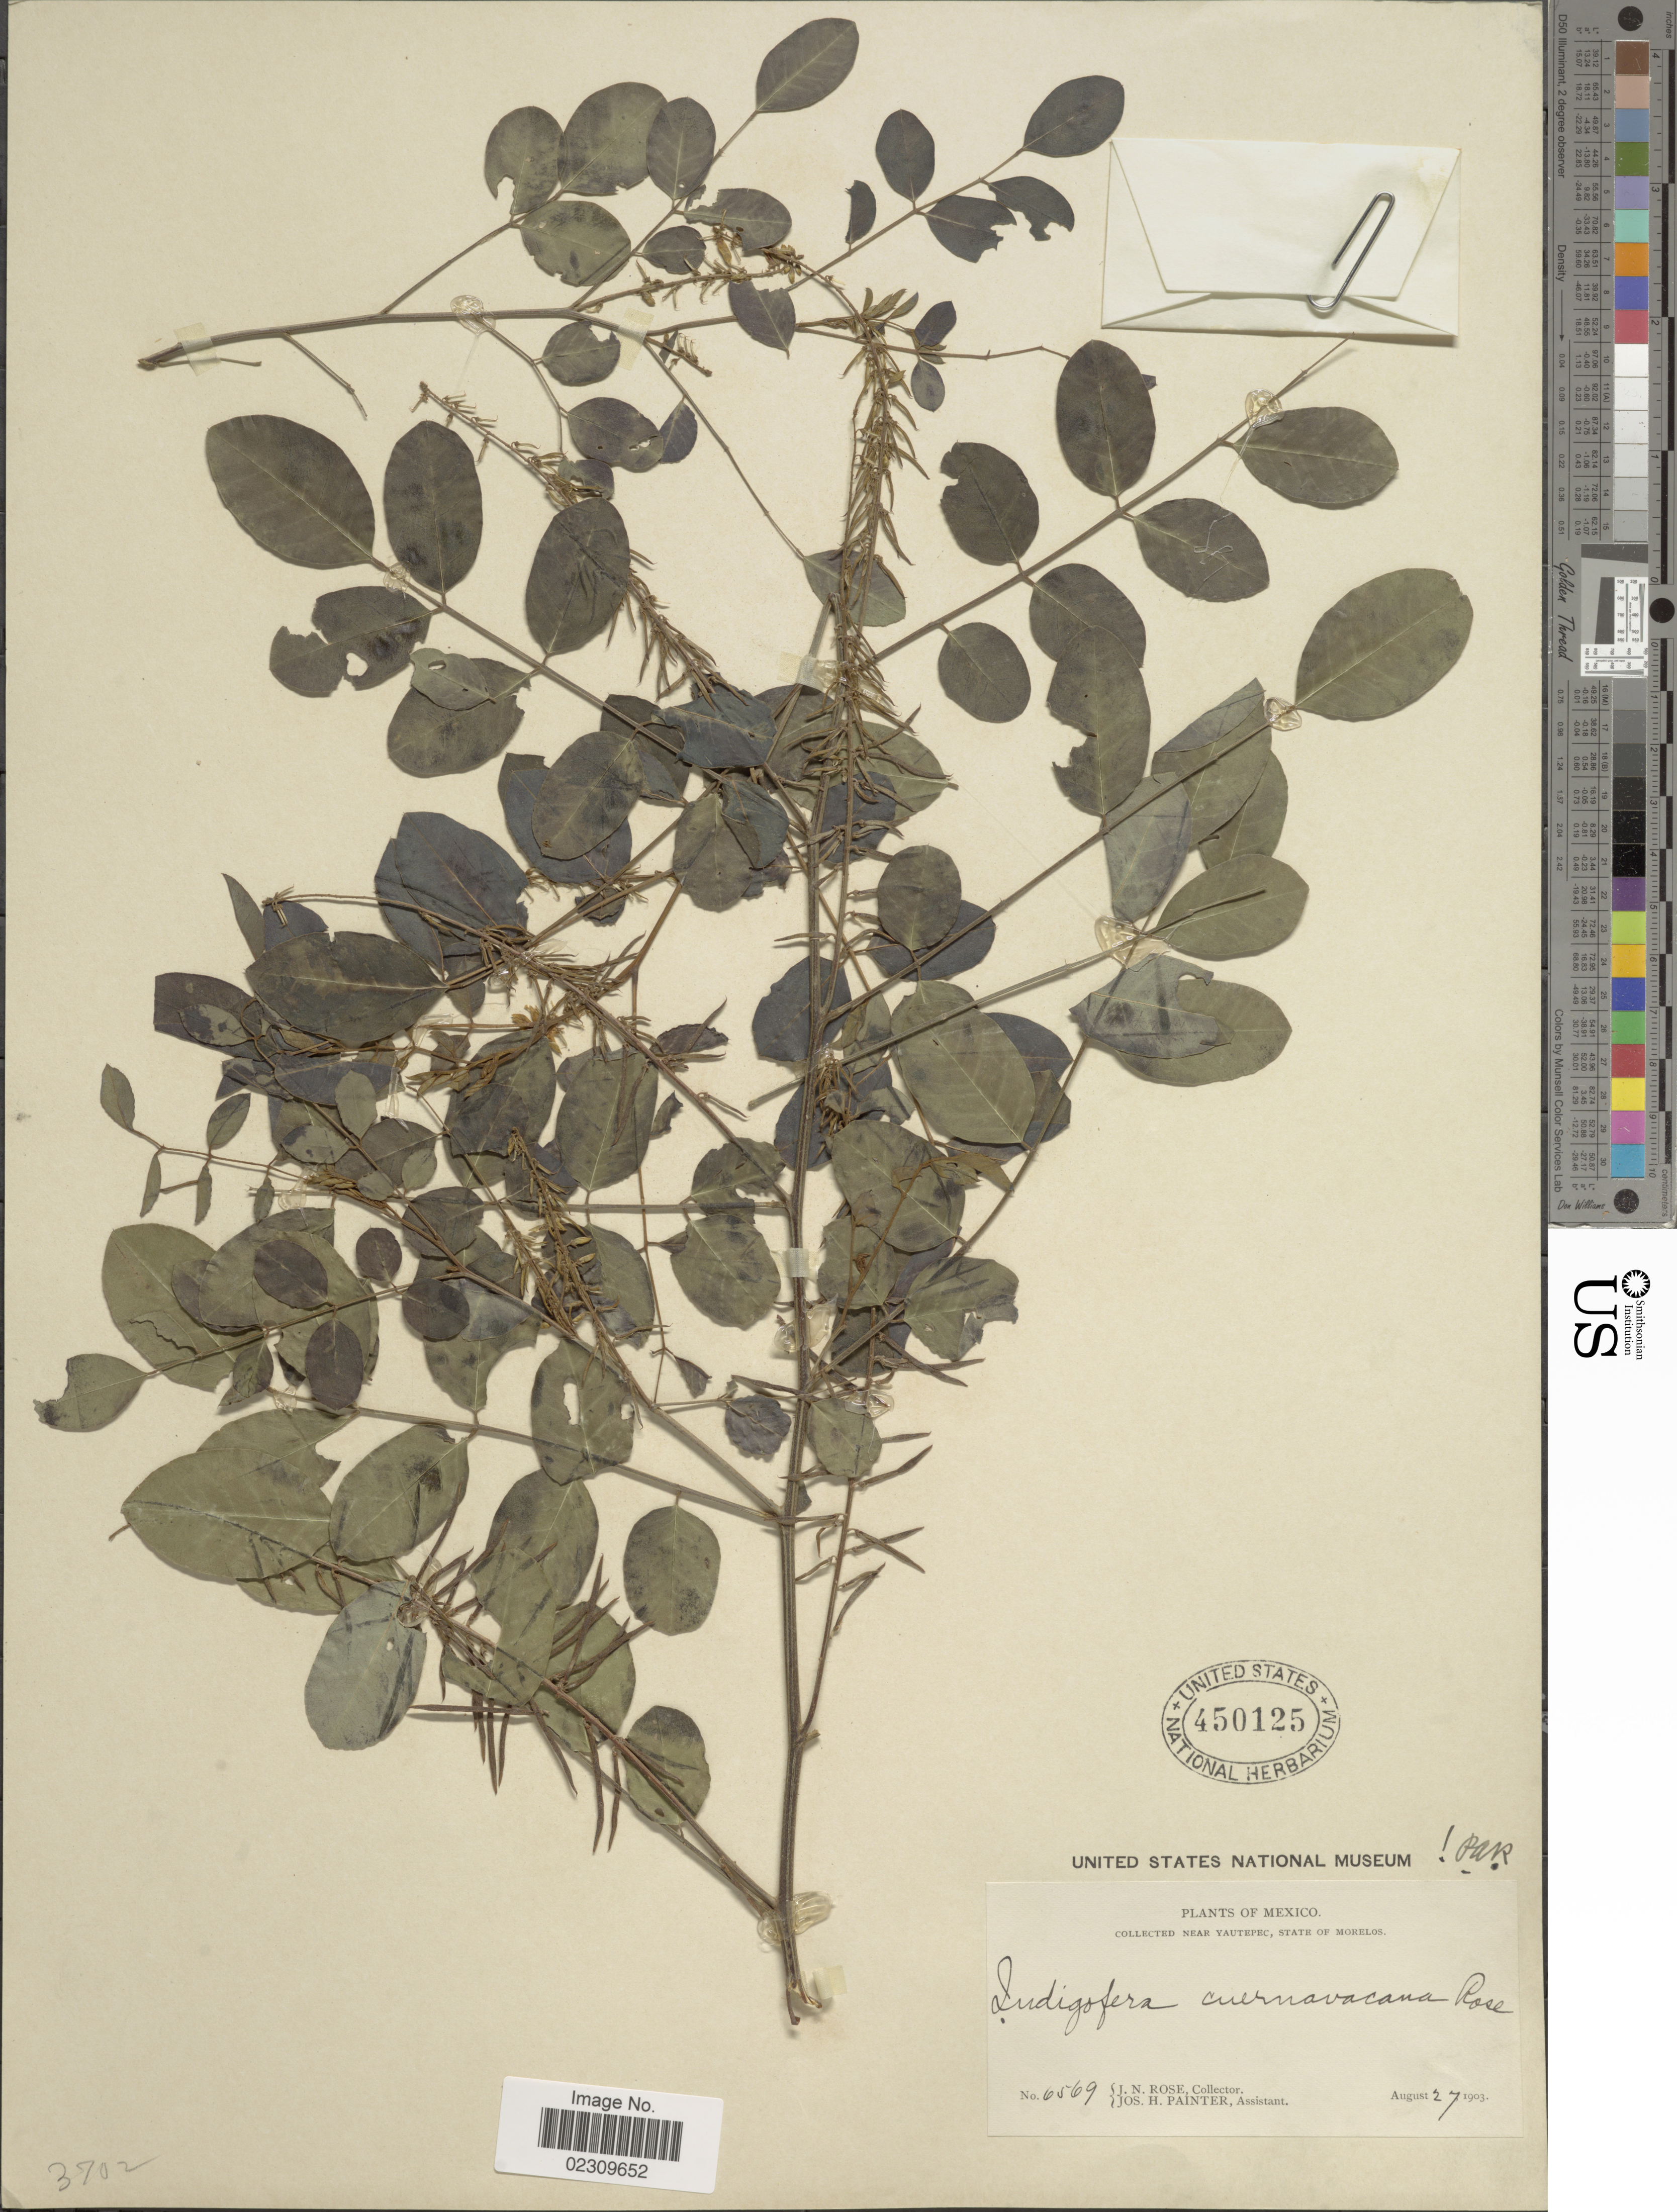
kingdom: Plantae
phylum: Tracheophyta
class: Magnoliopsida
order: Fabales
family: Fabaceae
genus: Indigofera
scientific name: Indigofera cuernavacana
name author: Rose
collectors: J. N. Rose & J. H. Painter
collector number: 6569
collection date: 1903-08-27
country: Mexico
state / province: Morelos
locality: Near Yautepec, State of Morelos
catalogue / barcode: US 450125